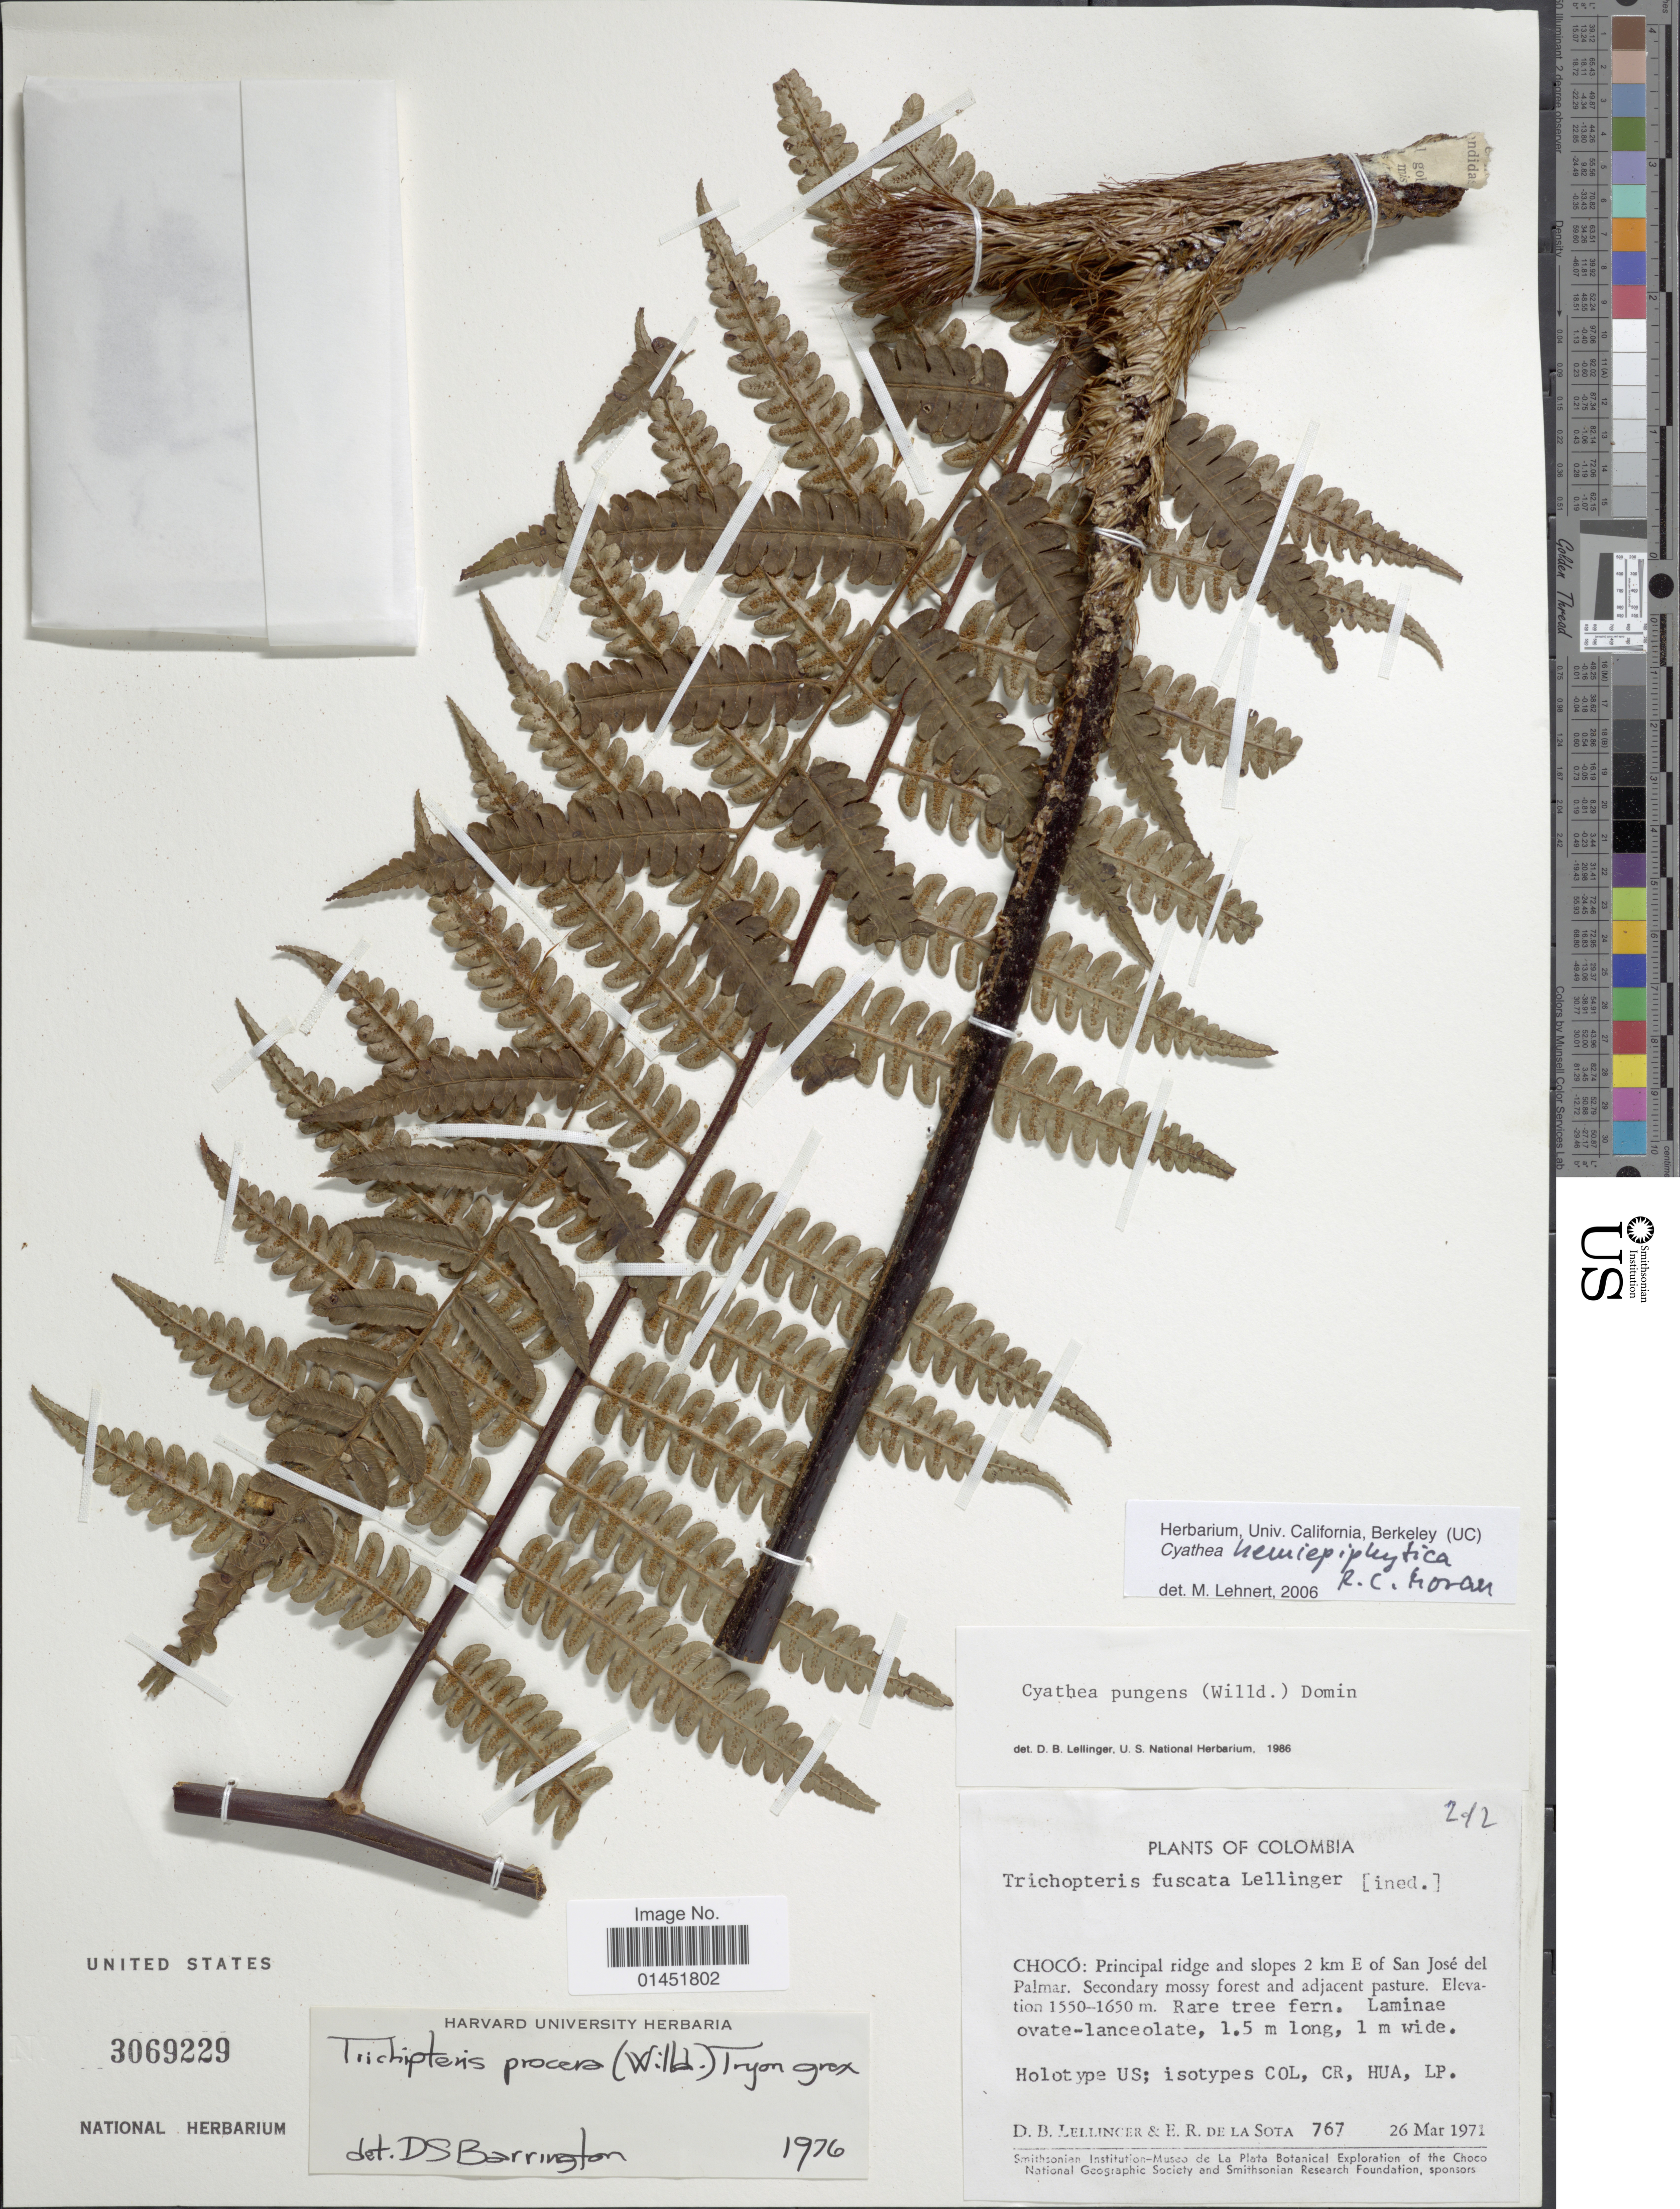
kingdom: Plantae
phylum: Tracheophyta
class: Polypodiopsida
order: Cyatheales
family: Cyatheaceae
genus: Cyathea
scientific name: Cyathea hemiepiphytica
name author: R.C. Moran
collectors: D. B. Lellinger & E. R. de la Sota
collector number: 767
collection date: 1971-03-26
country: Colombia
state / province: Chocó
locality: Principal rdige and slopes 2 km E of San José del Palmar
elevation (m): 1550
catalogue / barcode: US 3069229